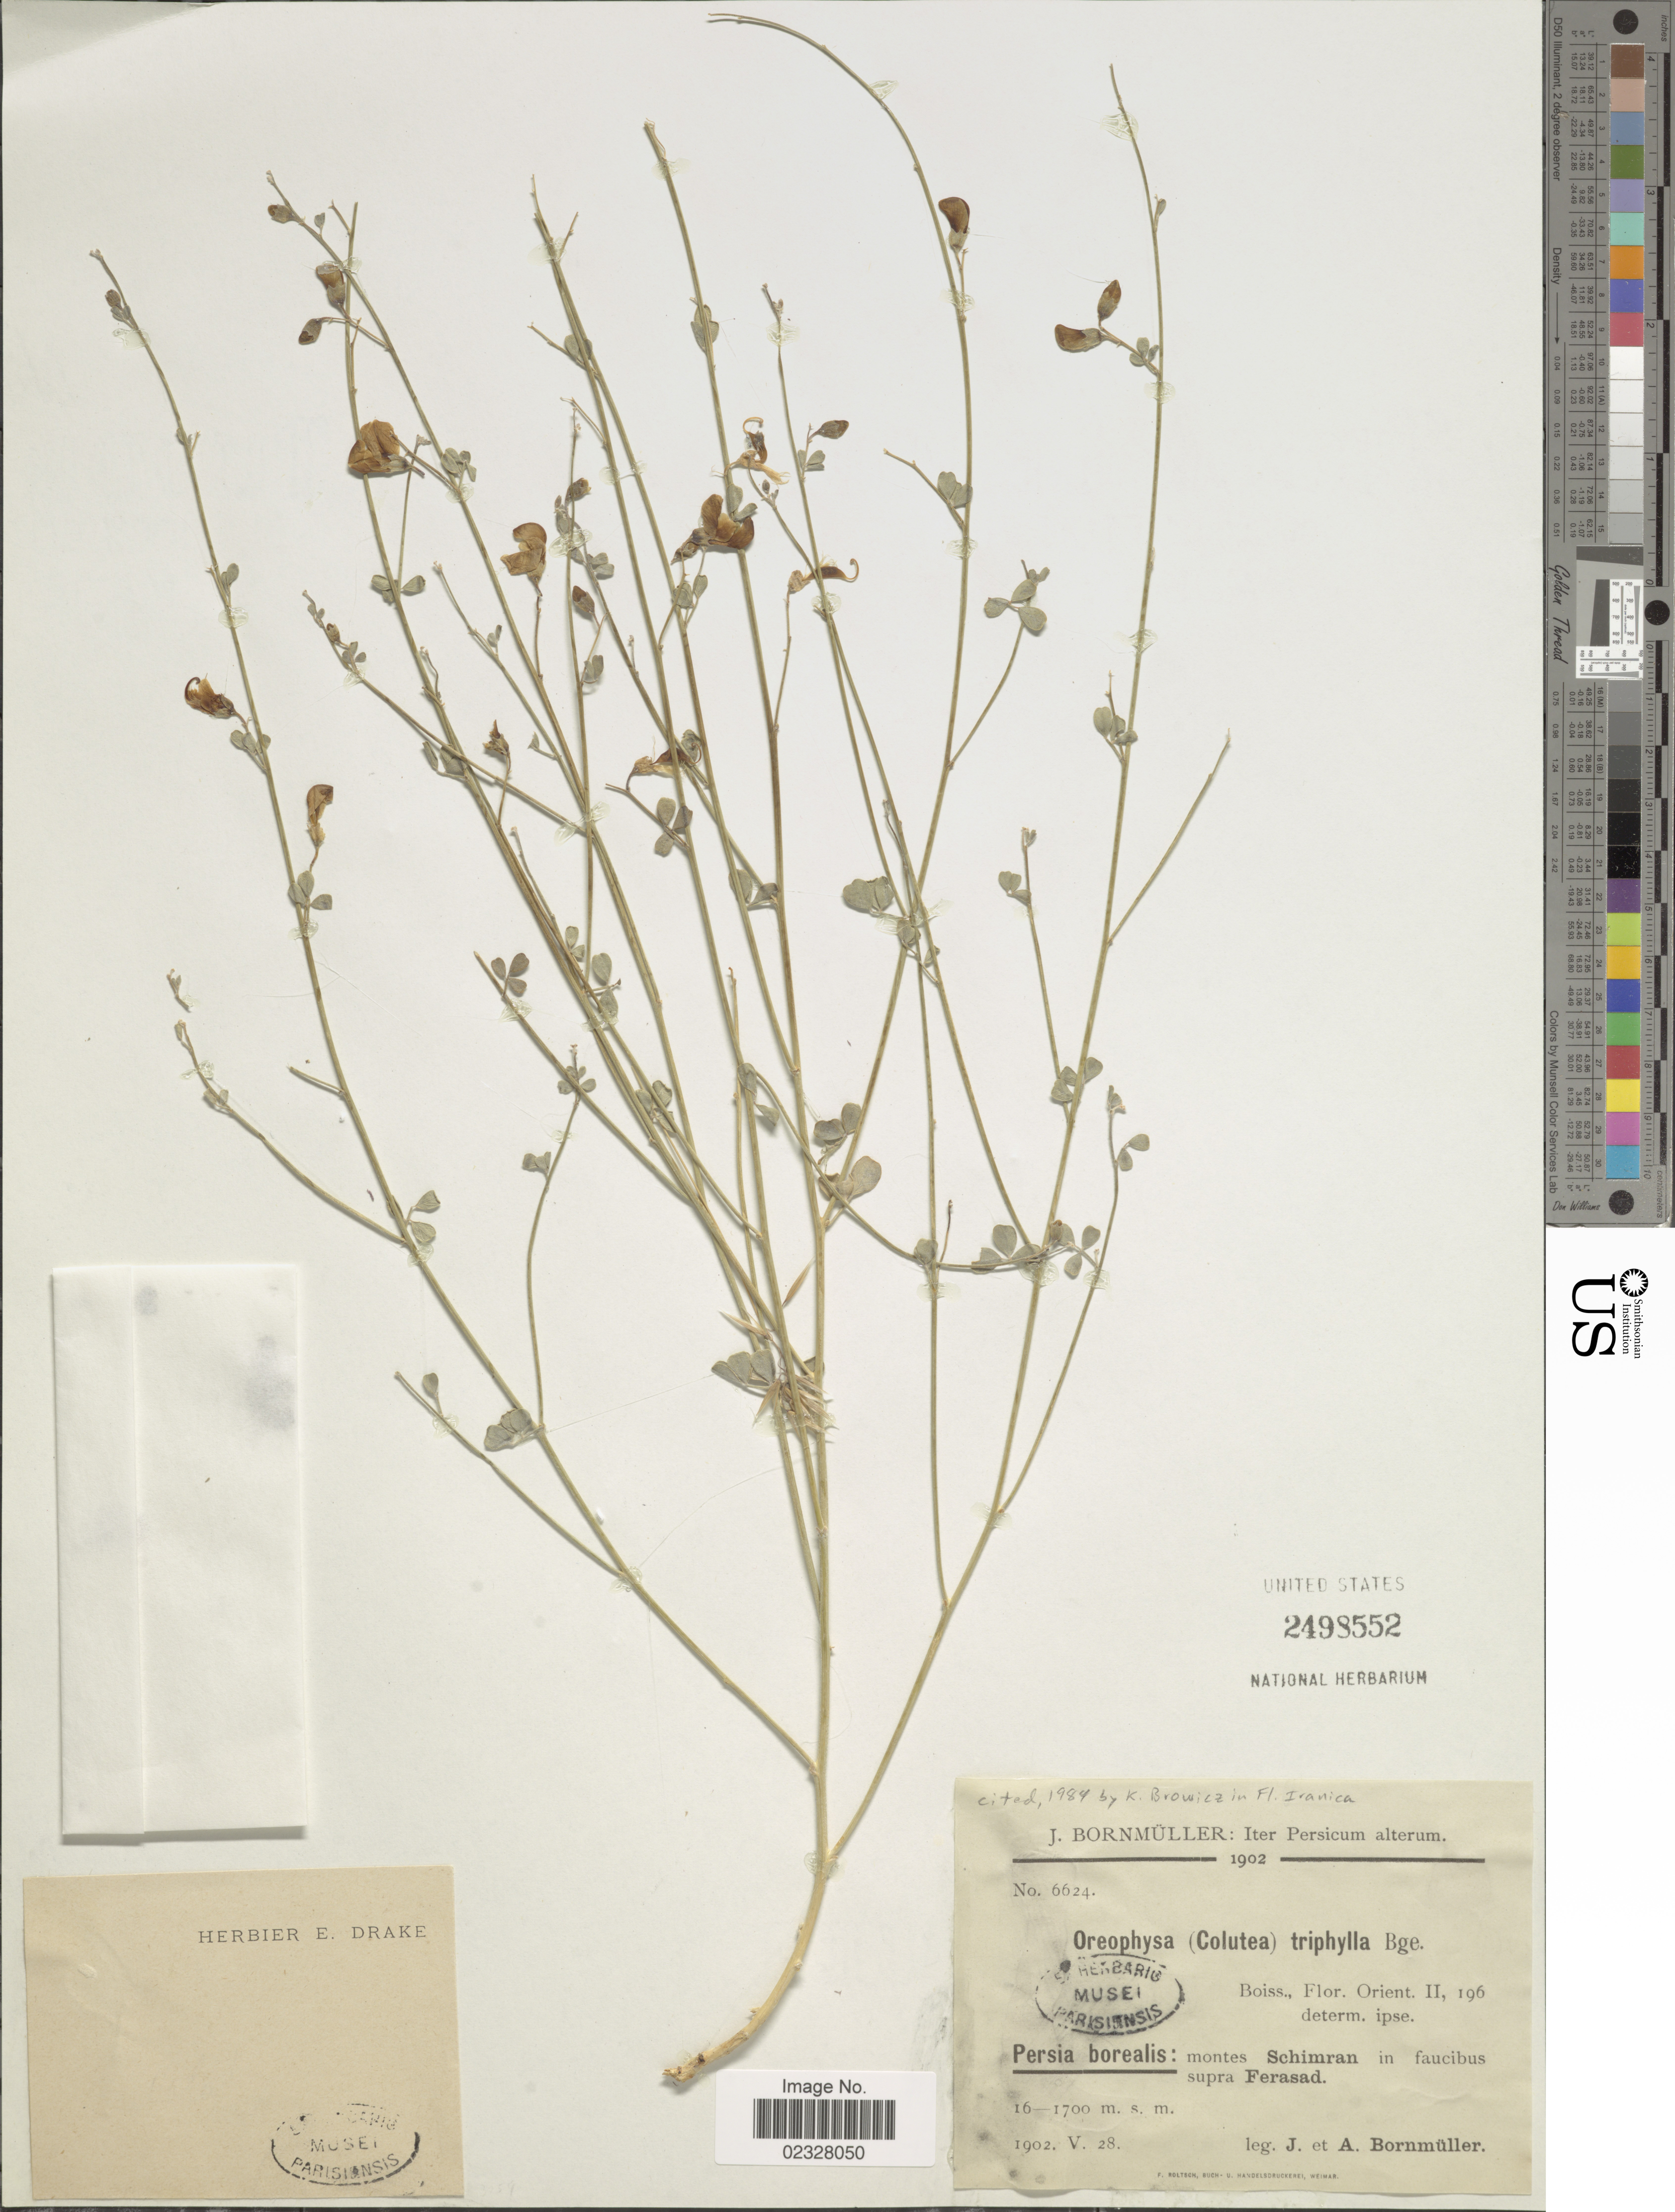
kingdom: Plantae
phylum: Tracheophyta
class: Magnoliopsida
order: Fabales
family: Fabaceae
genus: Oreophysa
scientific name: Oreophysa microphylla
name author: (Jaub. & Spach) Browicz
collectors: J. Bornmüller & A. Bornmüller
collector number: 6624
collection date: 1902-05-28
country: Iran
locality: Persicum. Persia borealis: montes Schimran in faucibus supra Ferasad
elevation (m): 1600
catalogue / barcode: US 2498552